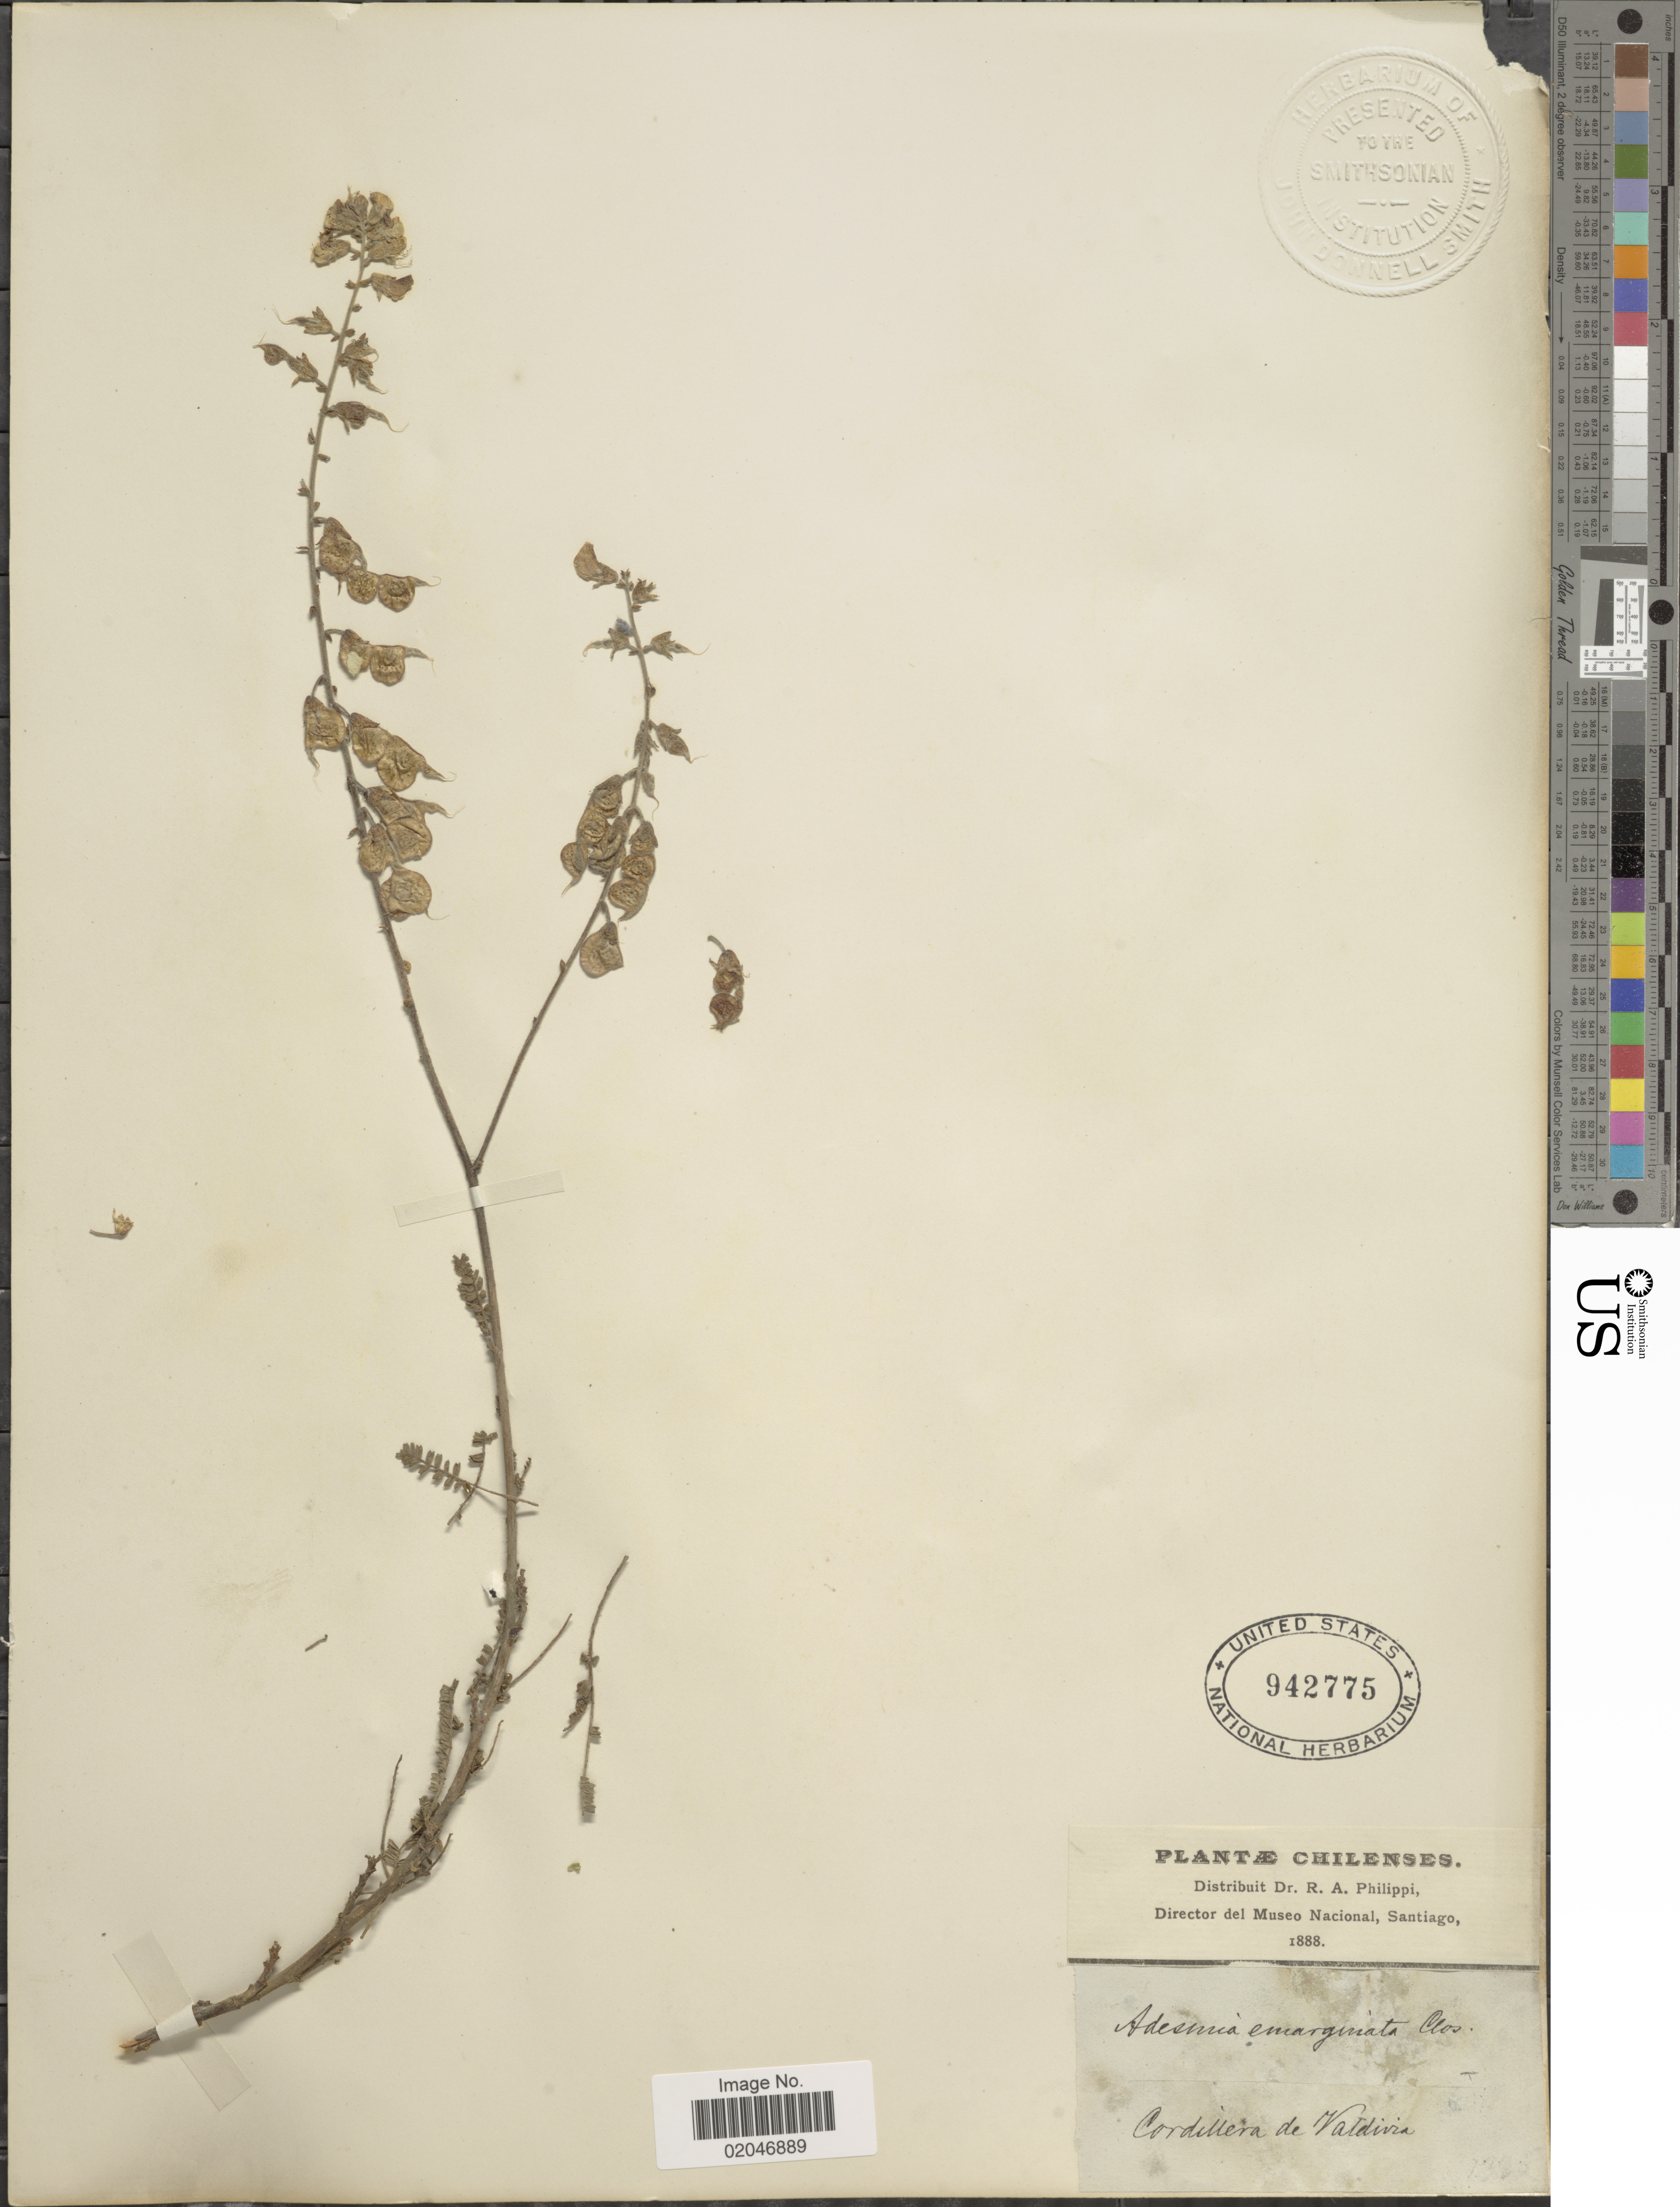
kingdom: Plantae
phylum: Tracheophyta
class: Magnoliopsida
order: Fabales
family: Fabaceae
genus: Adesmia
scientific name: Adesmia emarginata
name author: Clos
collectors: R. A. Philippi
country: Chile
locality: Cordillera de Valdivia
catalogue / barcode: US 942775